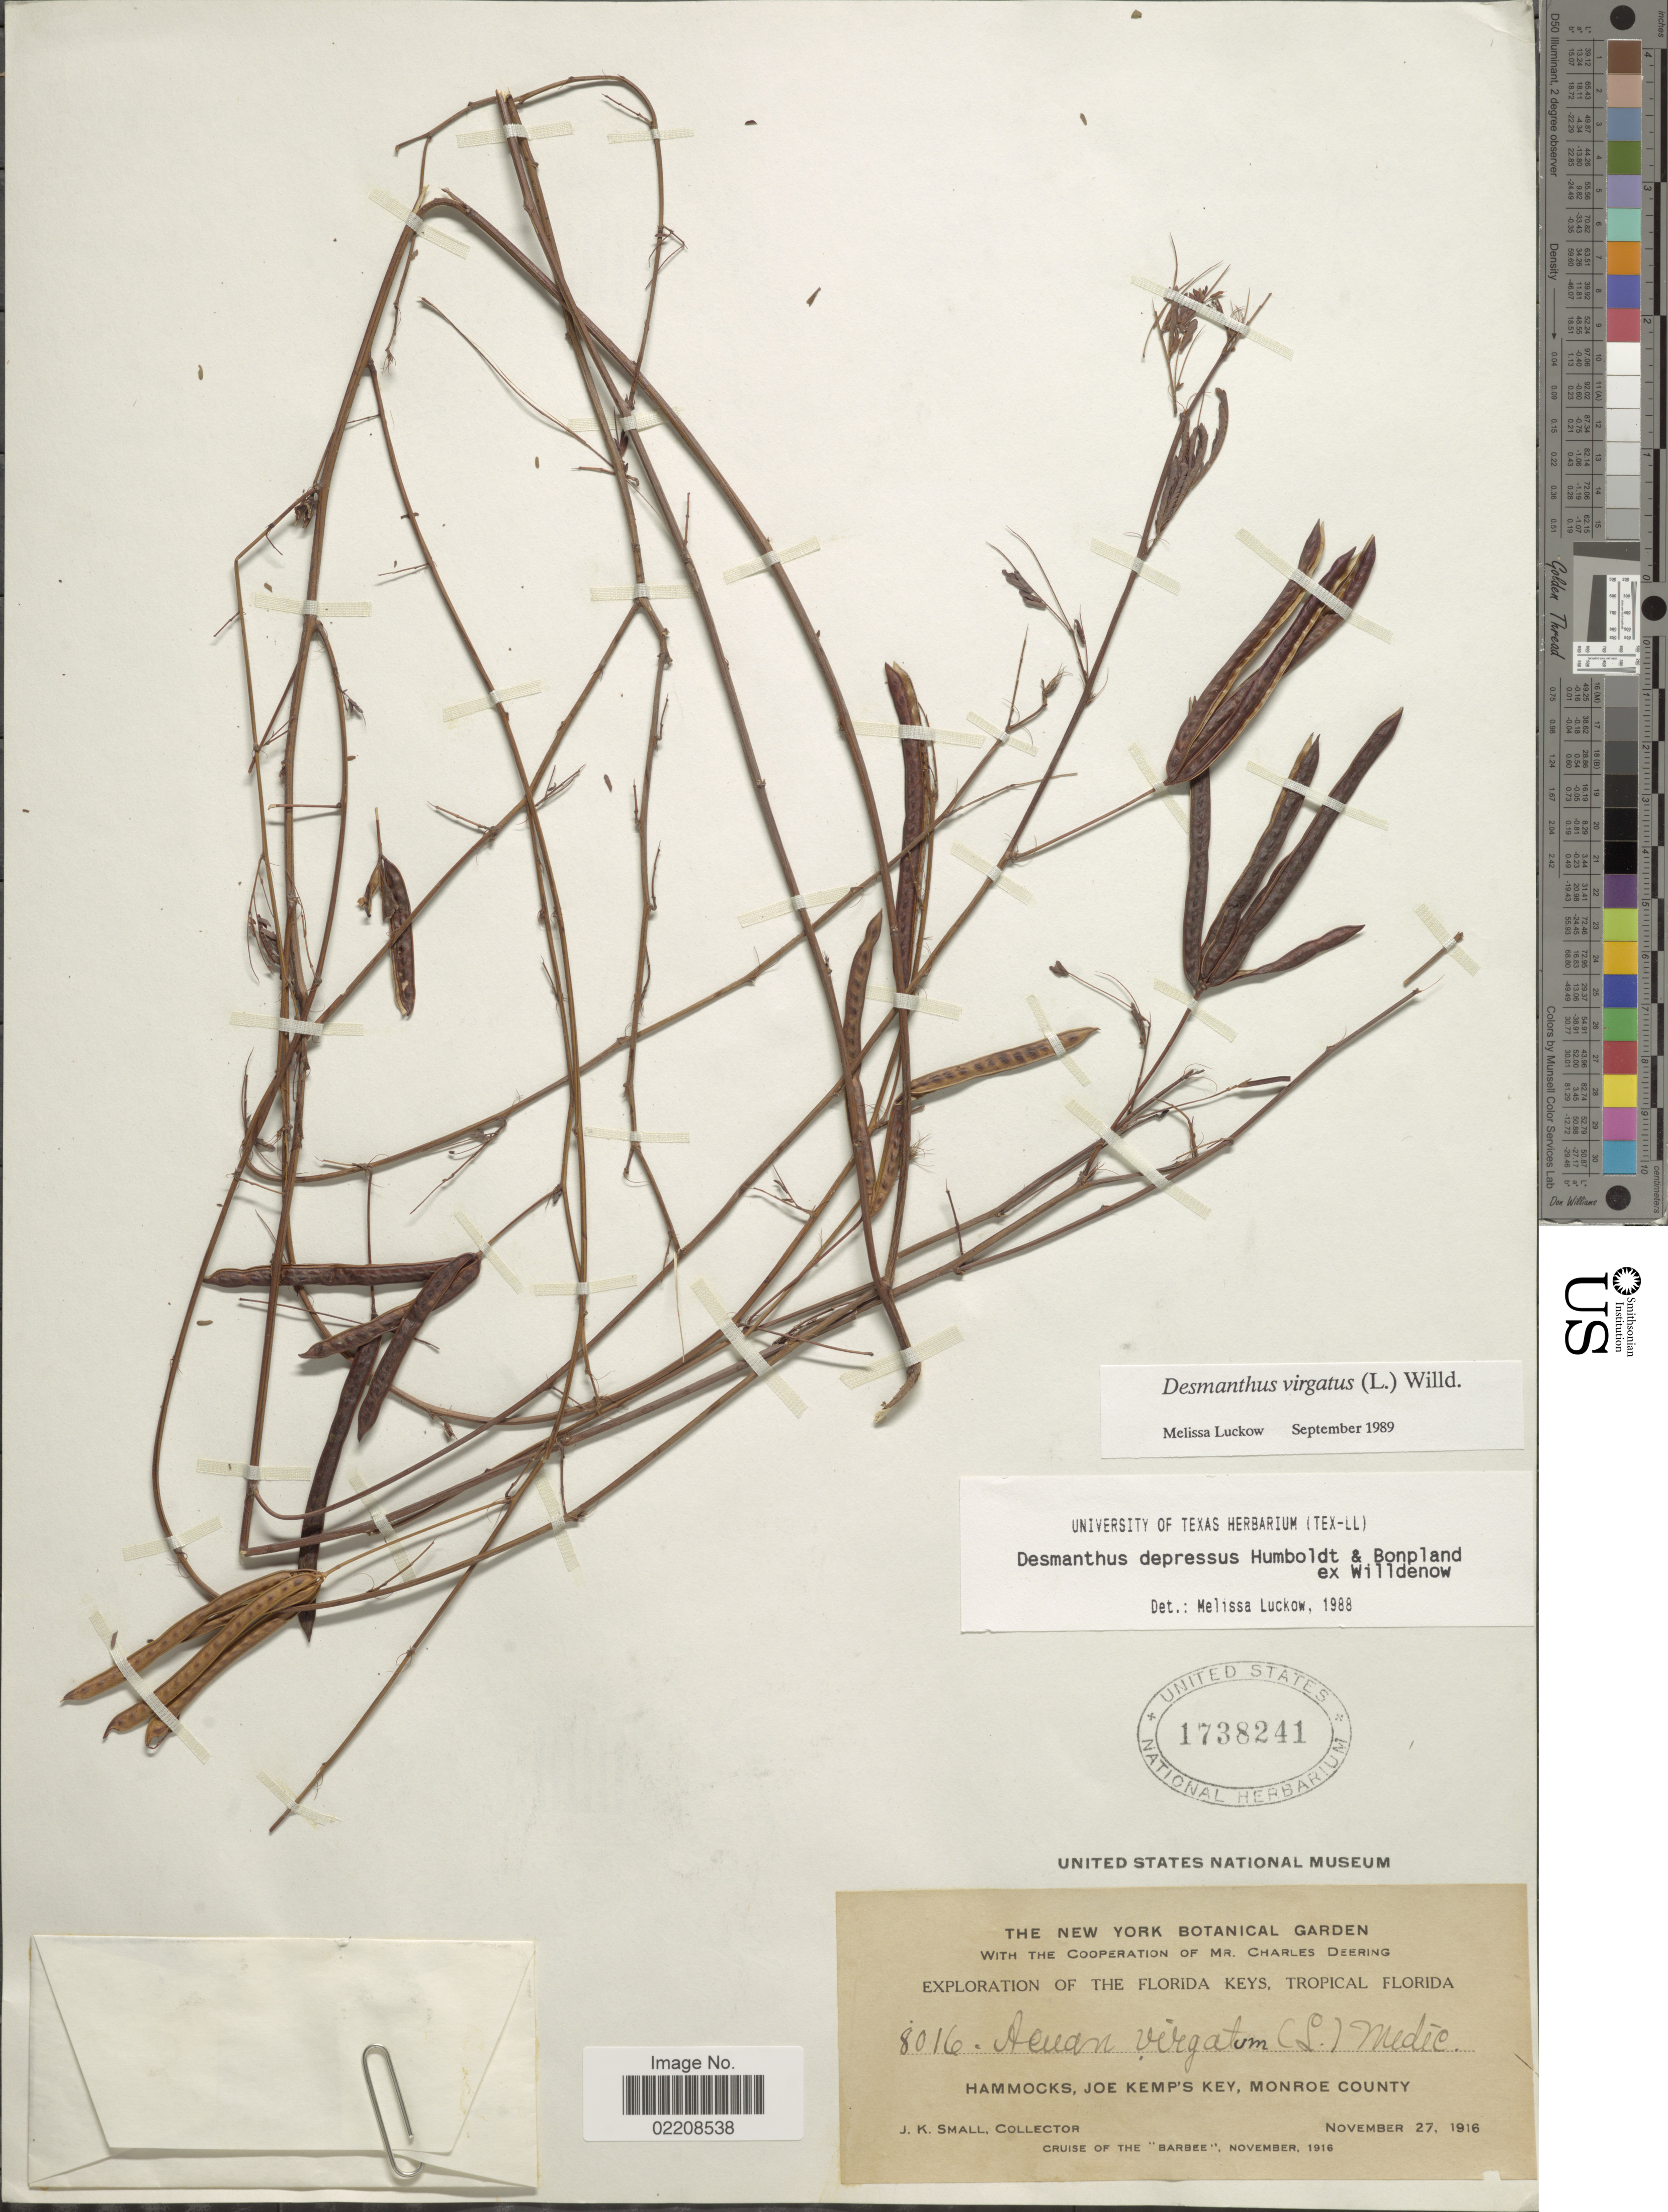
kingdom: Plantae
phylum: Tracheophyta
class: Magnoliopsida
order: Fabales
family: Fabaceae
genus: Desmanthus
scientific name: Desmanthus virgatus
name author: (L.) Willd.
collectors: J. K. Small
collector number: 8016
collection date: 1916-11-27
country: United States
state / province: Florida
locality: Florida Keys, Tropical Florida. Hammocks, Joe Kemp's Key, Monroe County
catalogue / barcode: US 1738241